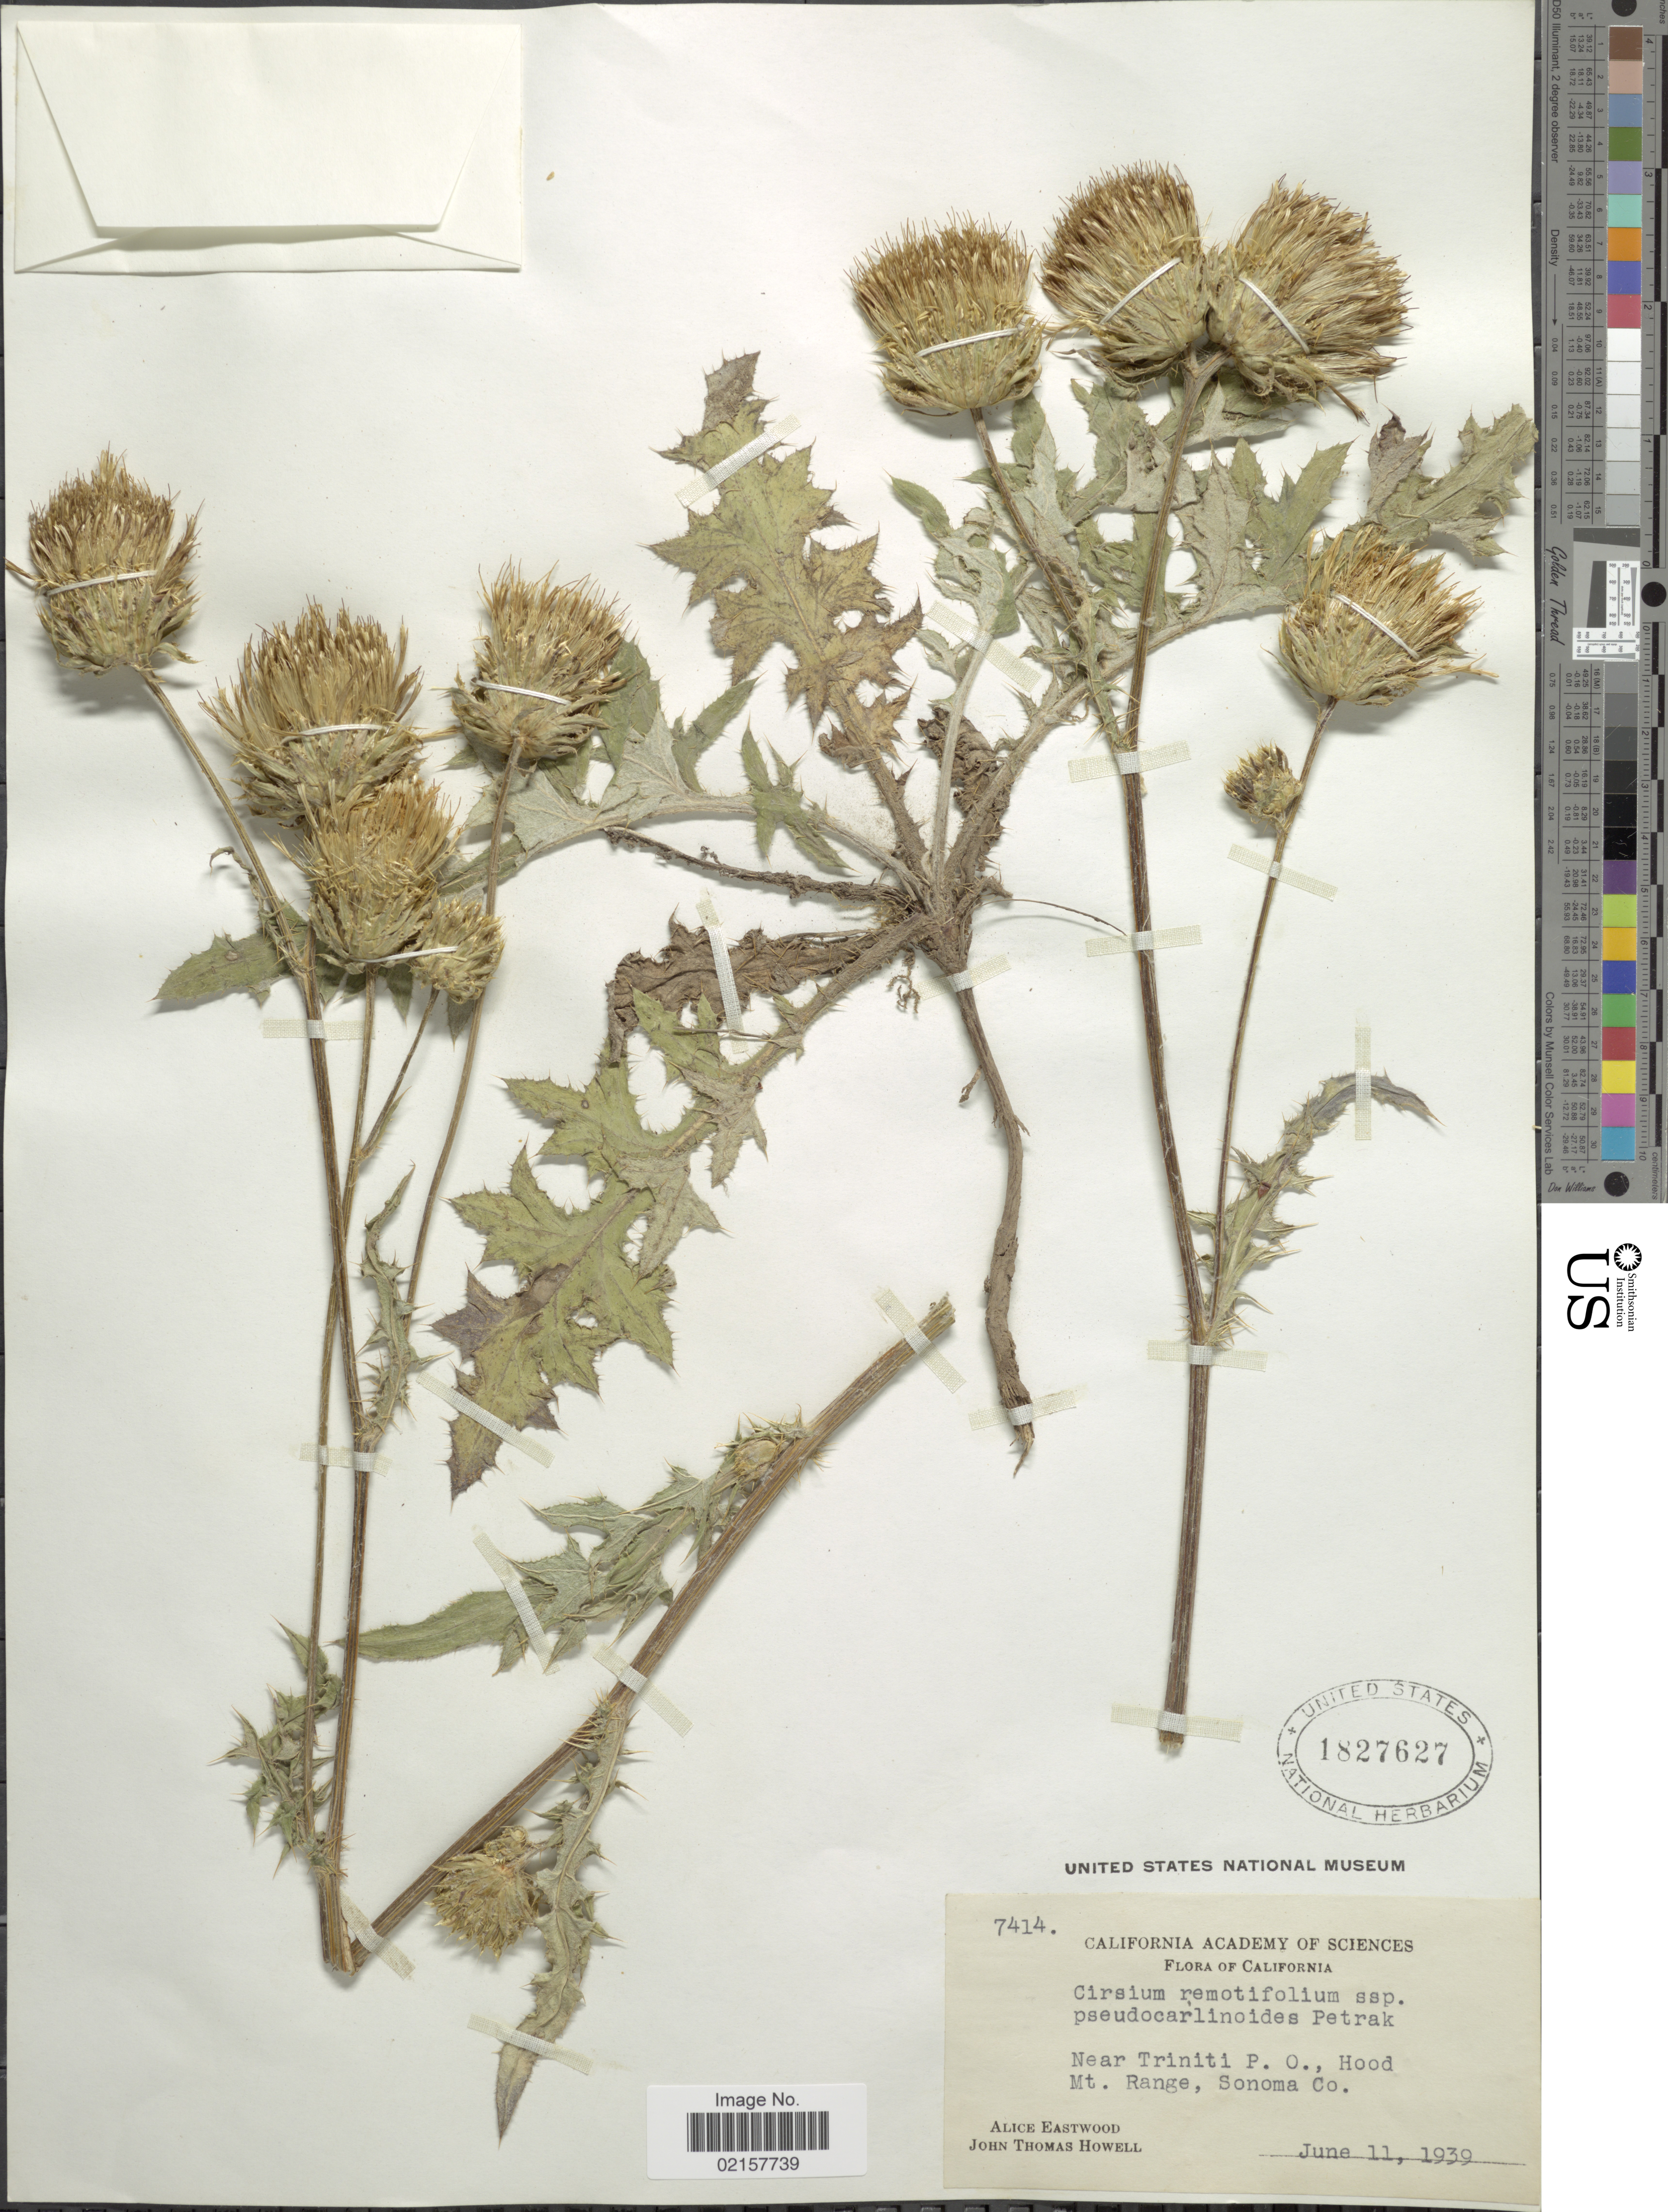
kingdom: Plantae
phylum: Tracheophyta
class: Magnoliopsida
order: Asterales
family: Asteraceae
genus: Cirsium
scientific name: Cirsium remotifolium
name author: (Hook.) DC.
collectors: A. Eastwood & J. T. Howell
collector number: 7414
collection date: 1939-06-11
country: United States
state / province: California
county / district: Sonoma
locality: Near Triniti P.O., Hood Mt. Range, Sonoma Co.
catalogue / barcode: US 1827627